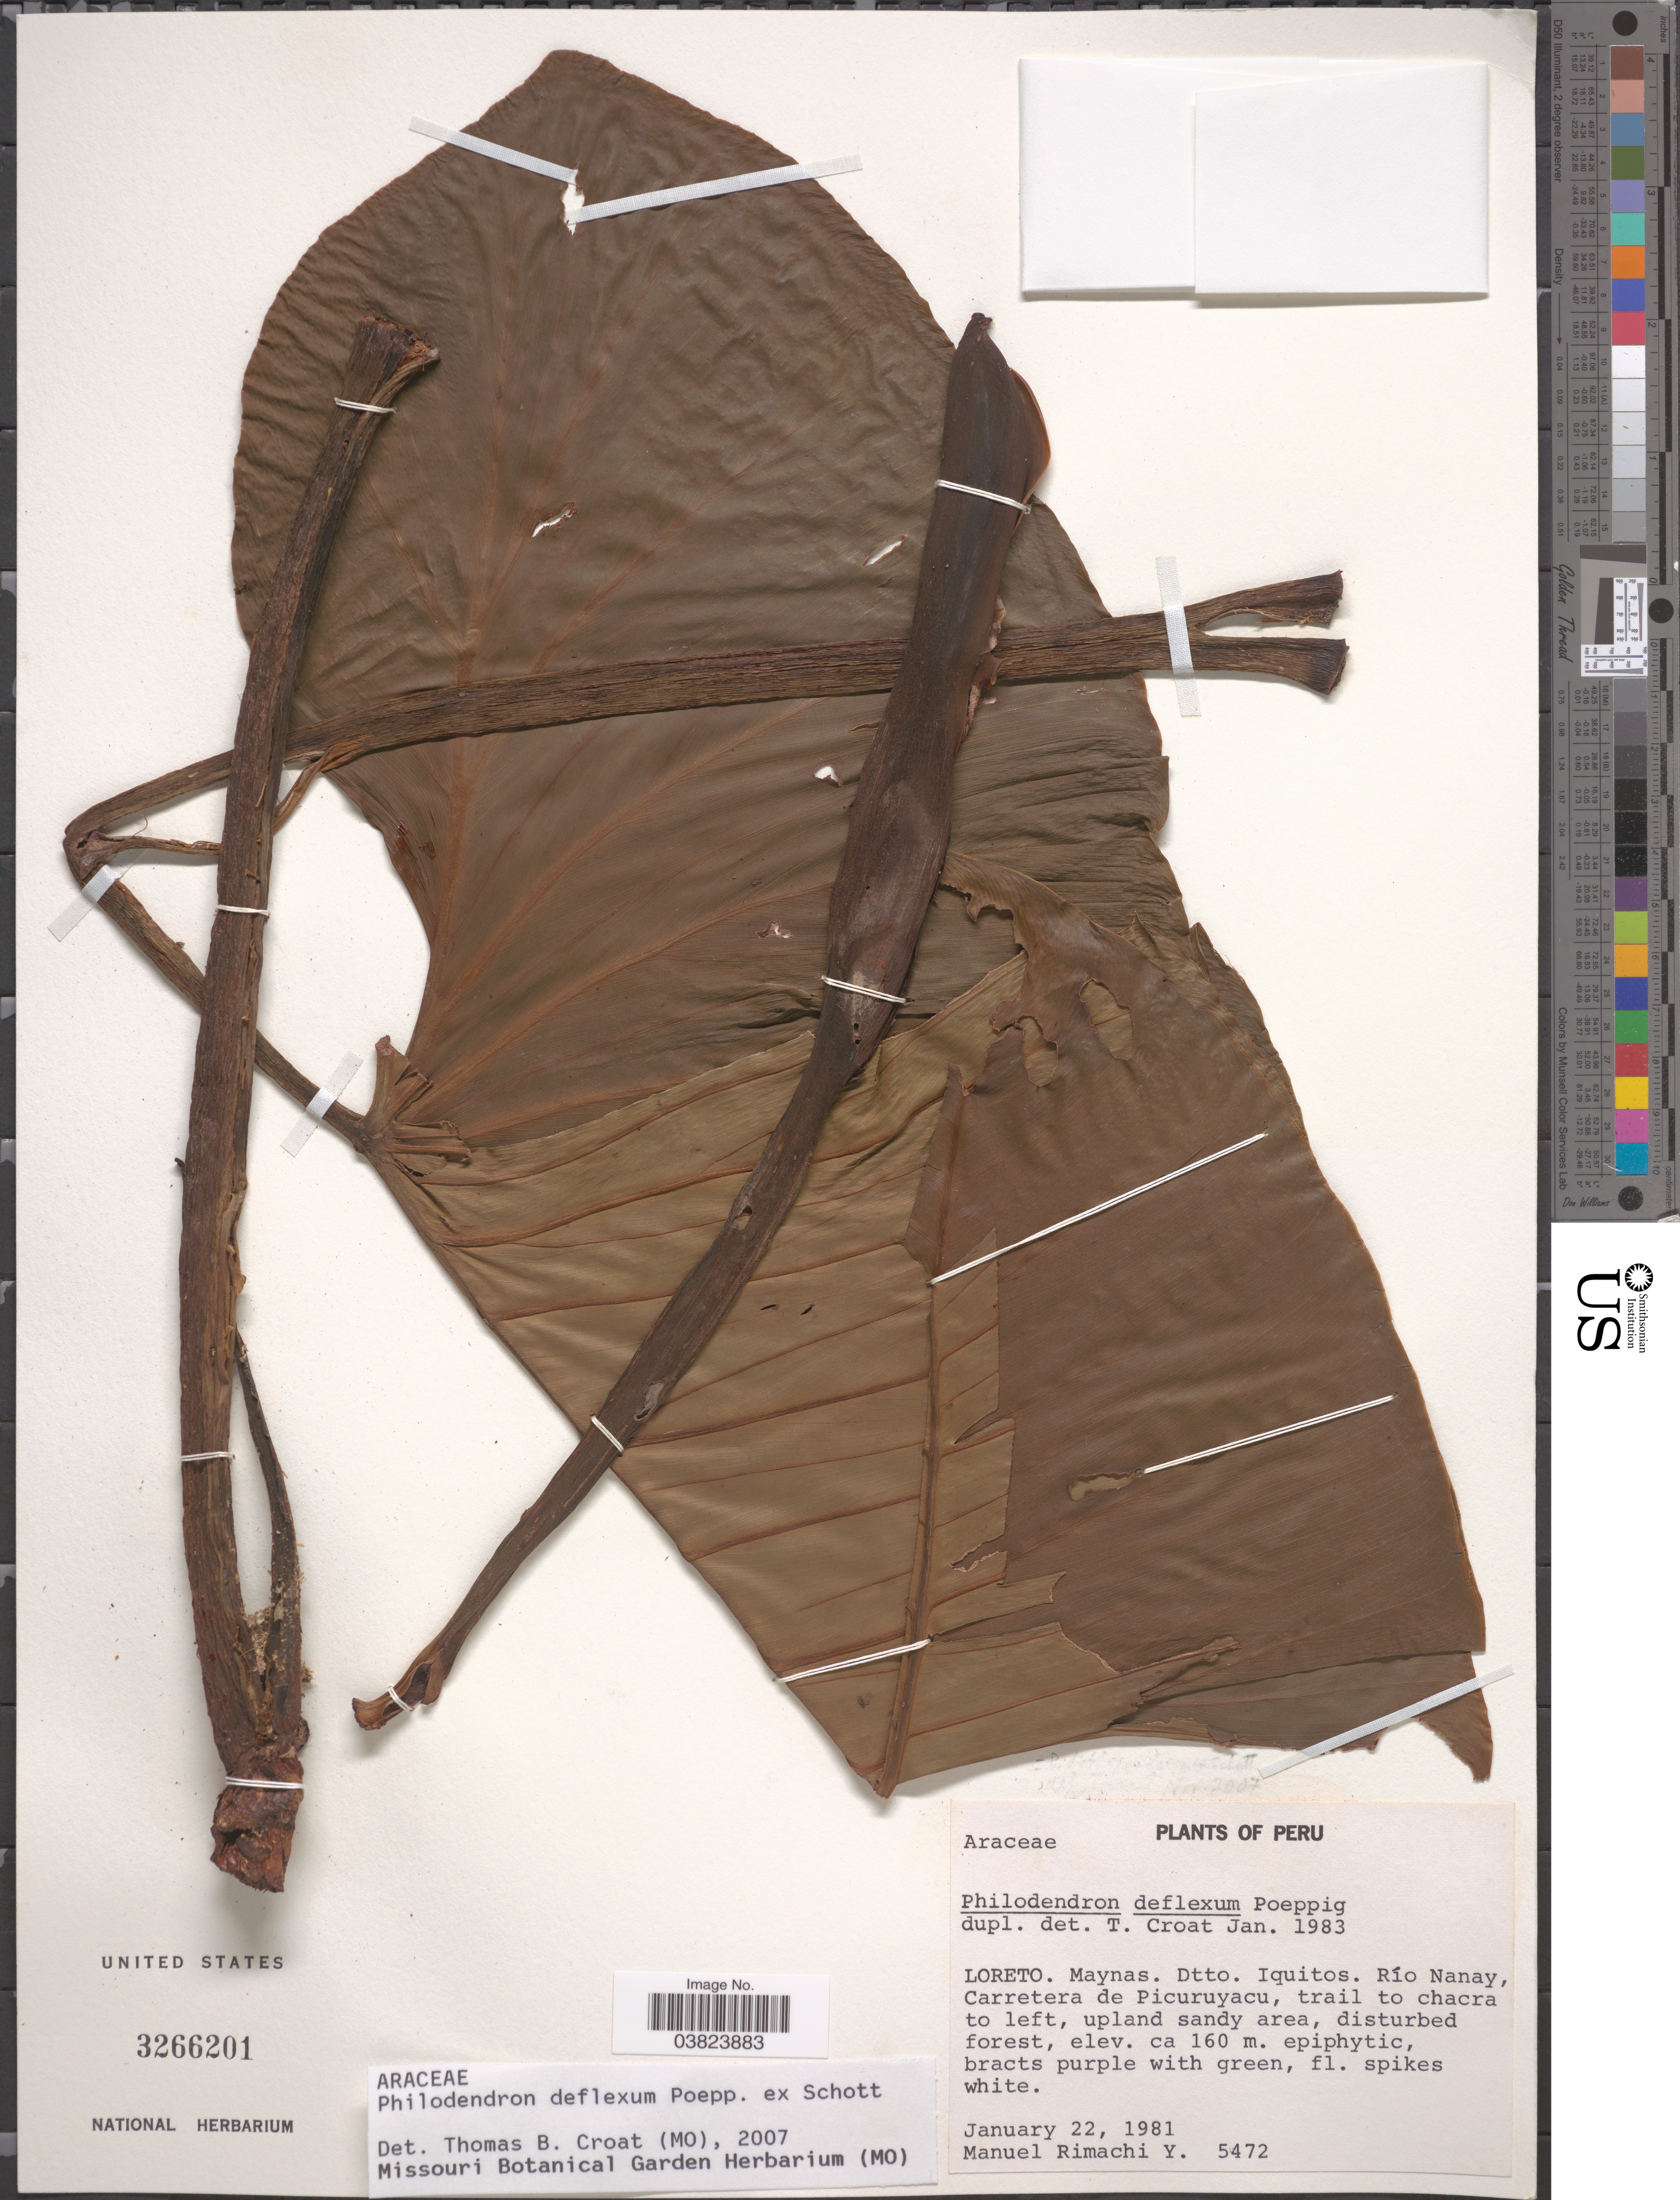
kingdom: Plantae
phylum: Tracheophyta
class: Liliopsida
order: Alismatales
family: Araceae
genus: Philodendron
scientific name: Philodendron deflexum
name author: Poepp. ex Schott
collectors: M. Rimachi Y.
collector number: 5472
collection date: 1981-01-22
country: Peru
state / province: Loreto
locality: Maynas. Dtto. Iquitos. Río Nanay, Carretera de Picuruyacu, trail to chacra to left, upland sandy area, disturbed forest.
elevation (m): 160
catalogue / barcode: US 3266201